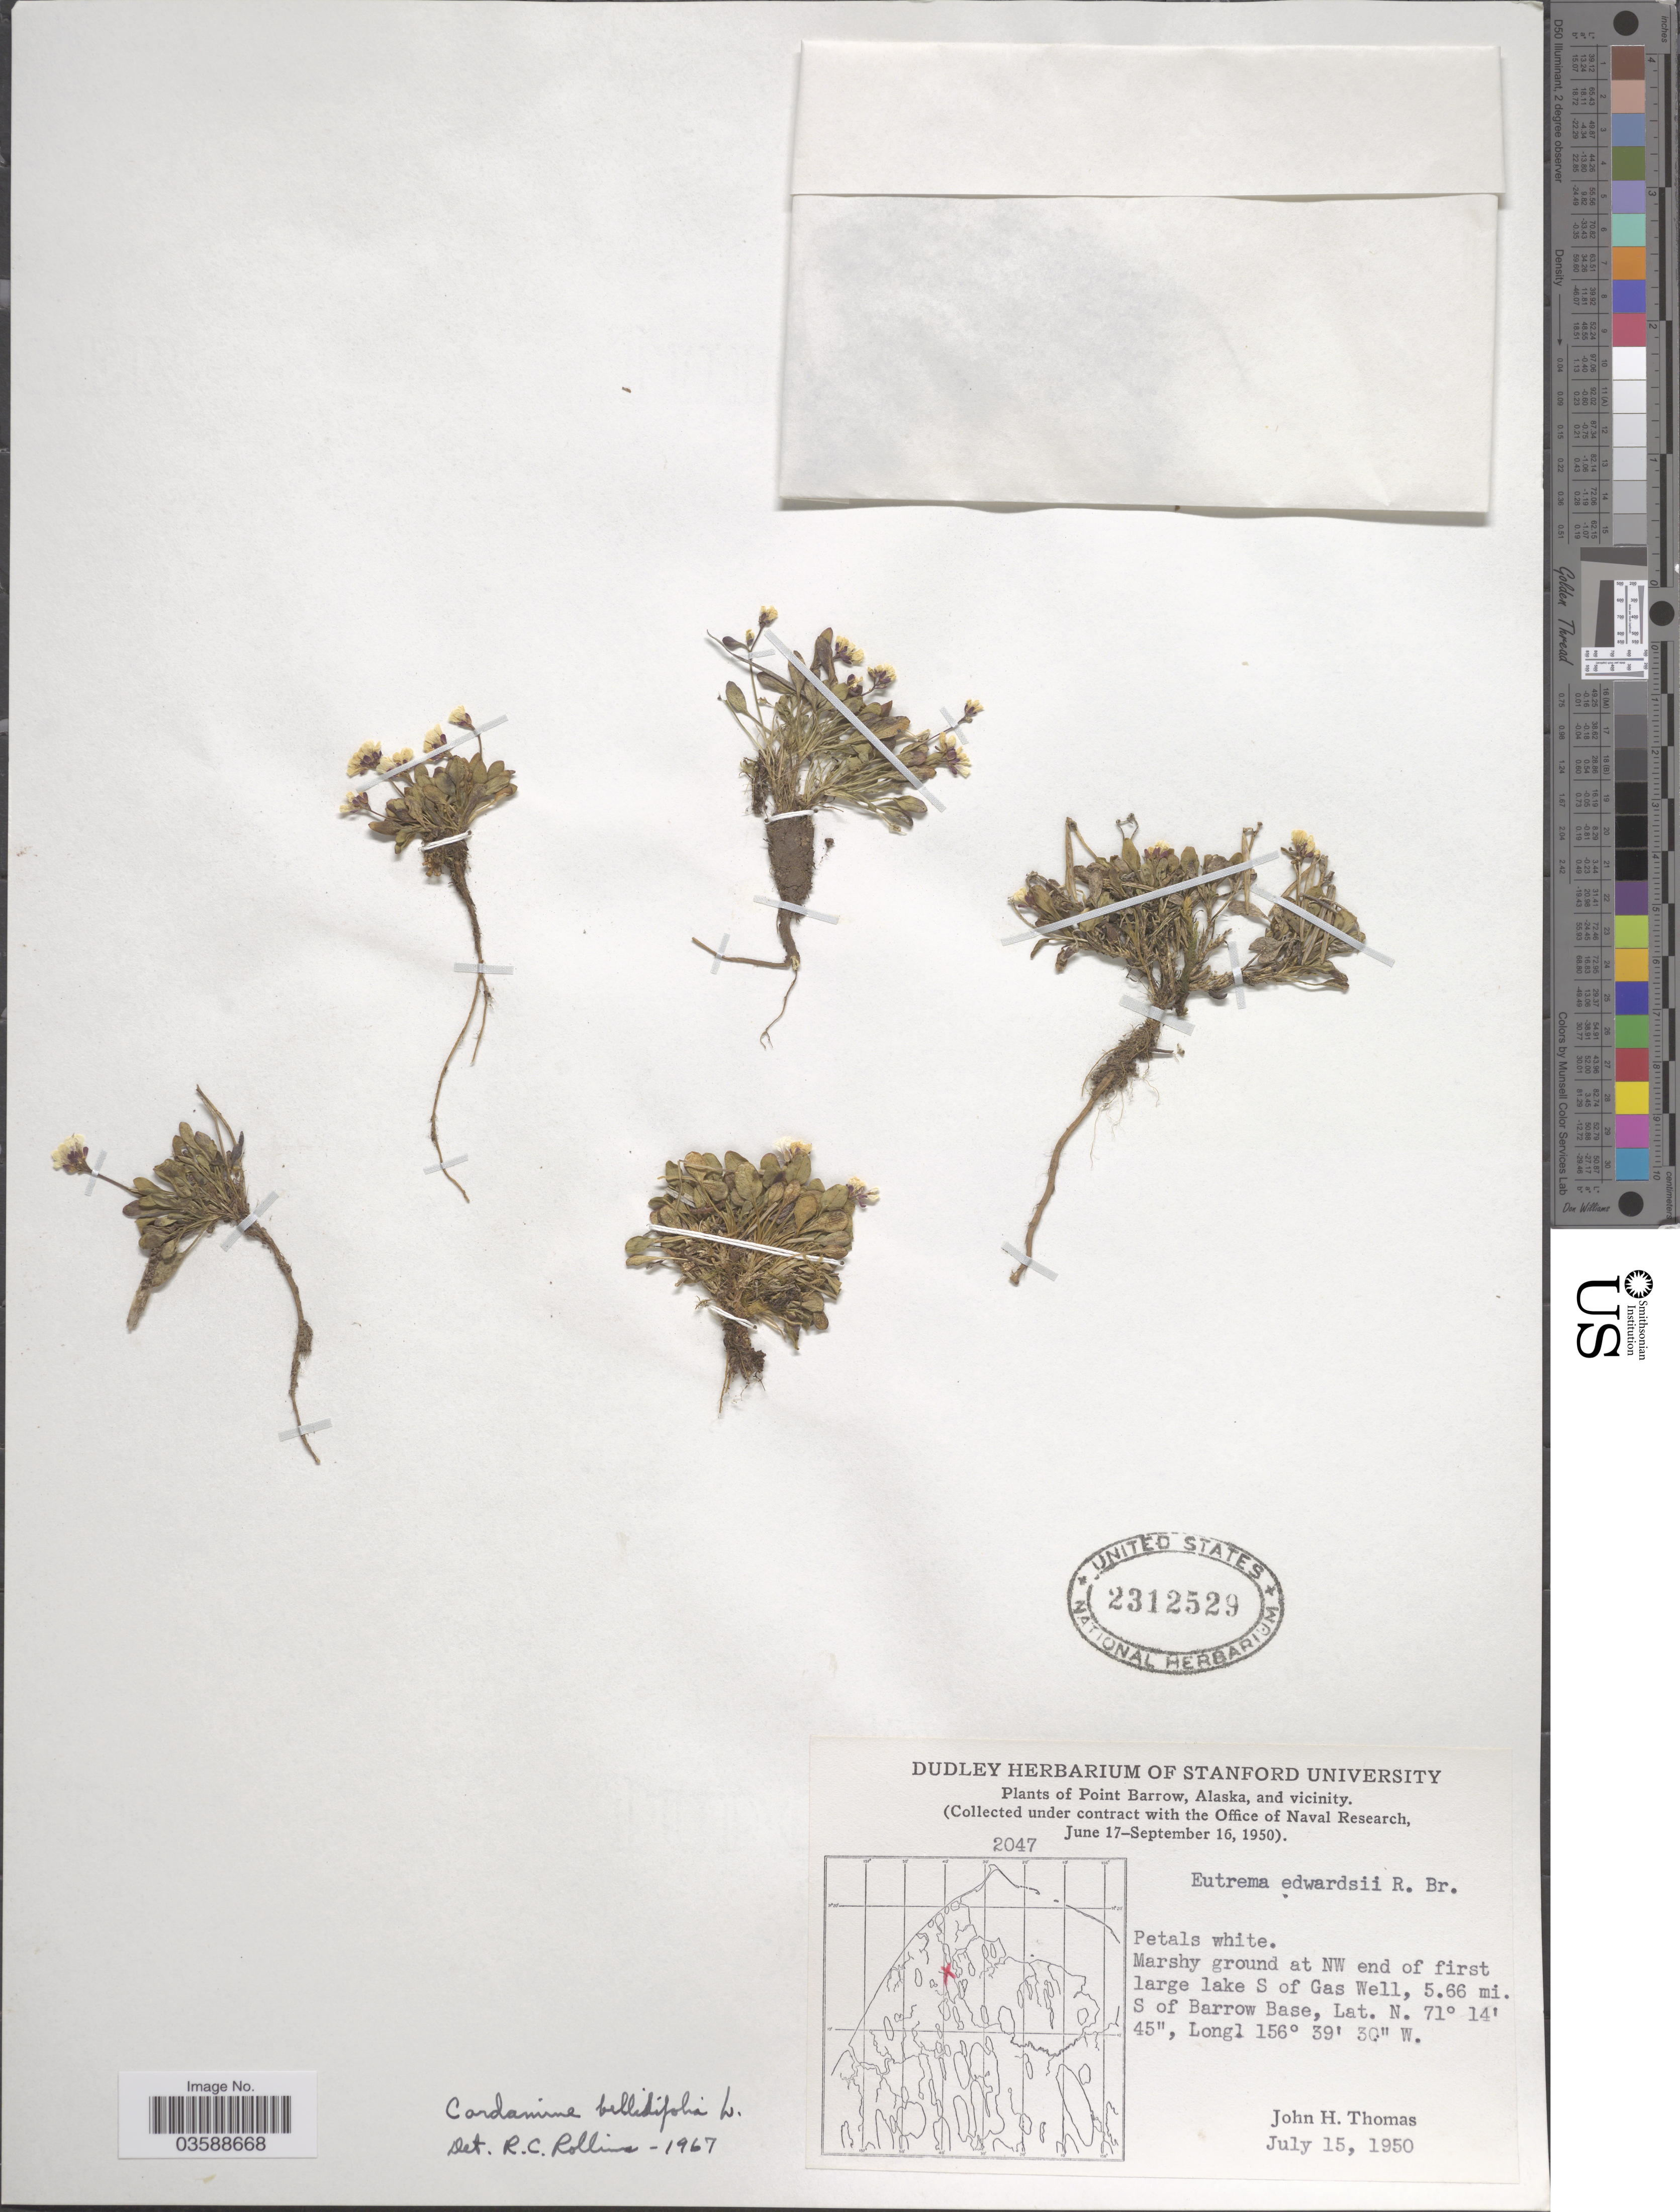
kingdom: Plantae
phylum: Tracheophyta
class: Magnoliopsida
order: Brassicales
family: Brassicaceae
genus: Cardamine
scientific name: Cardamine bellidifolia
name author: L.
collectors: J. H. Thomas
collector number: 2047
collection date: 1950-07-15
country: United States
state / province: Alaska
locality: Point Barrow, and vicinity. Marshy ground at NW end of first large lake S of Gas Well, 5.66 mi. S of Barrow Base.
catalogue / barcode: US 2312529